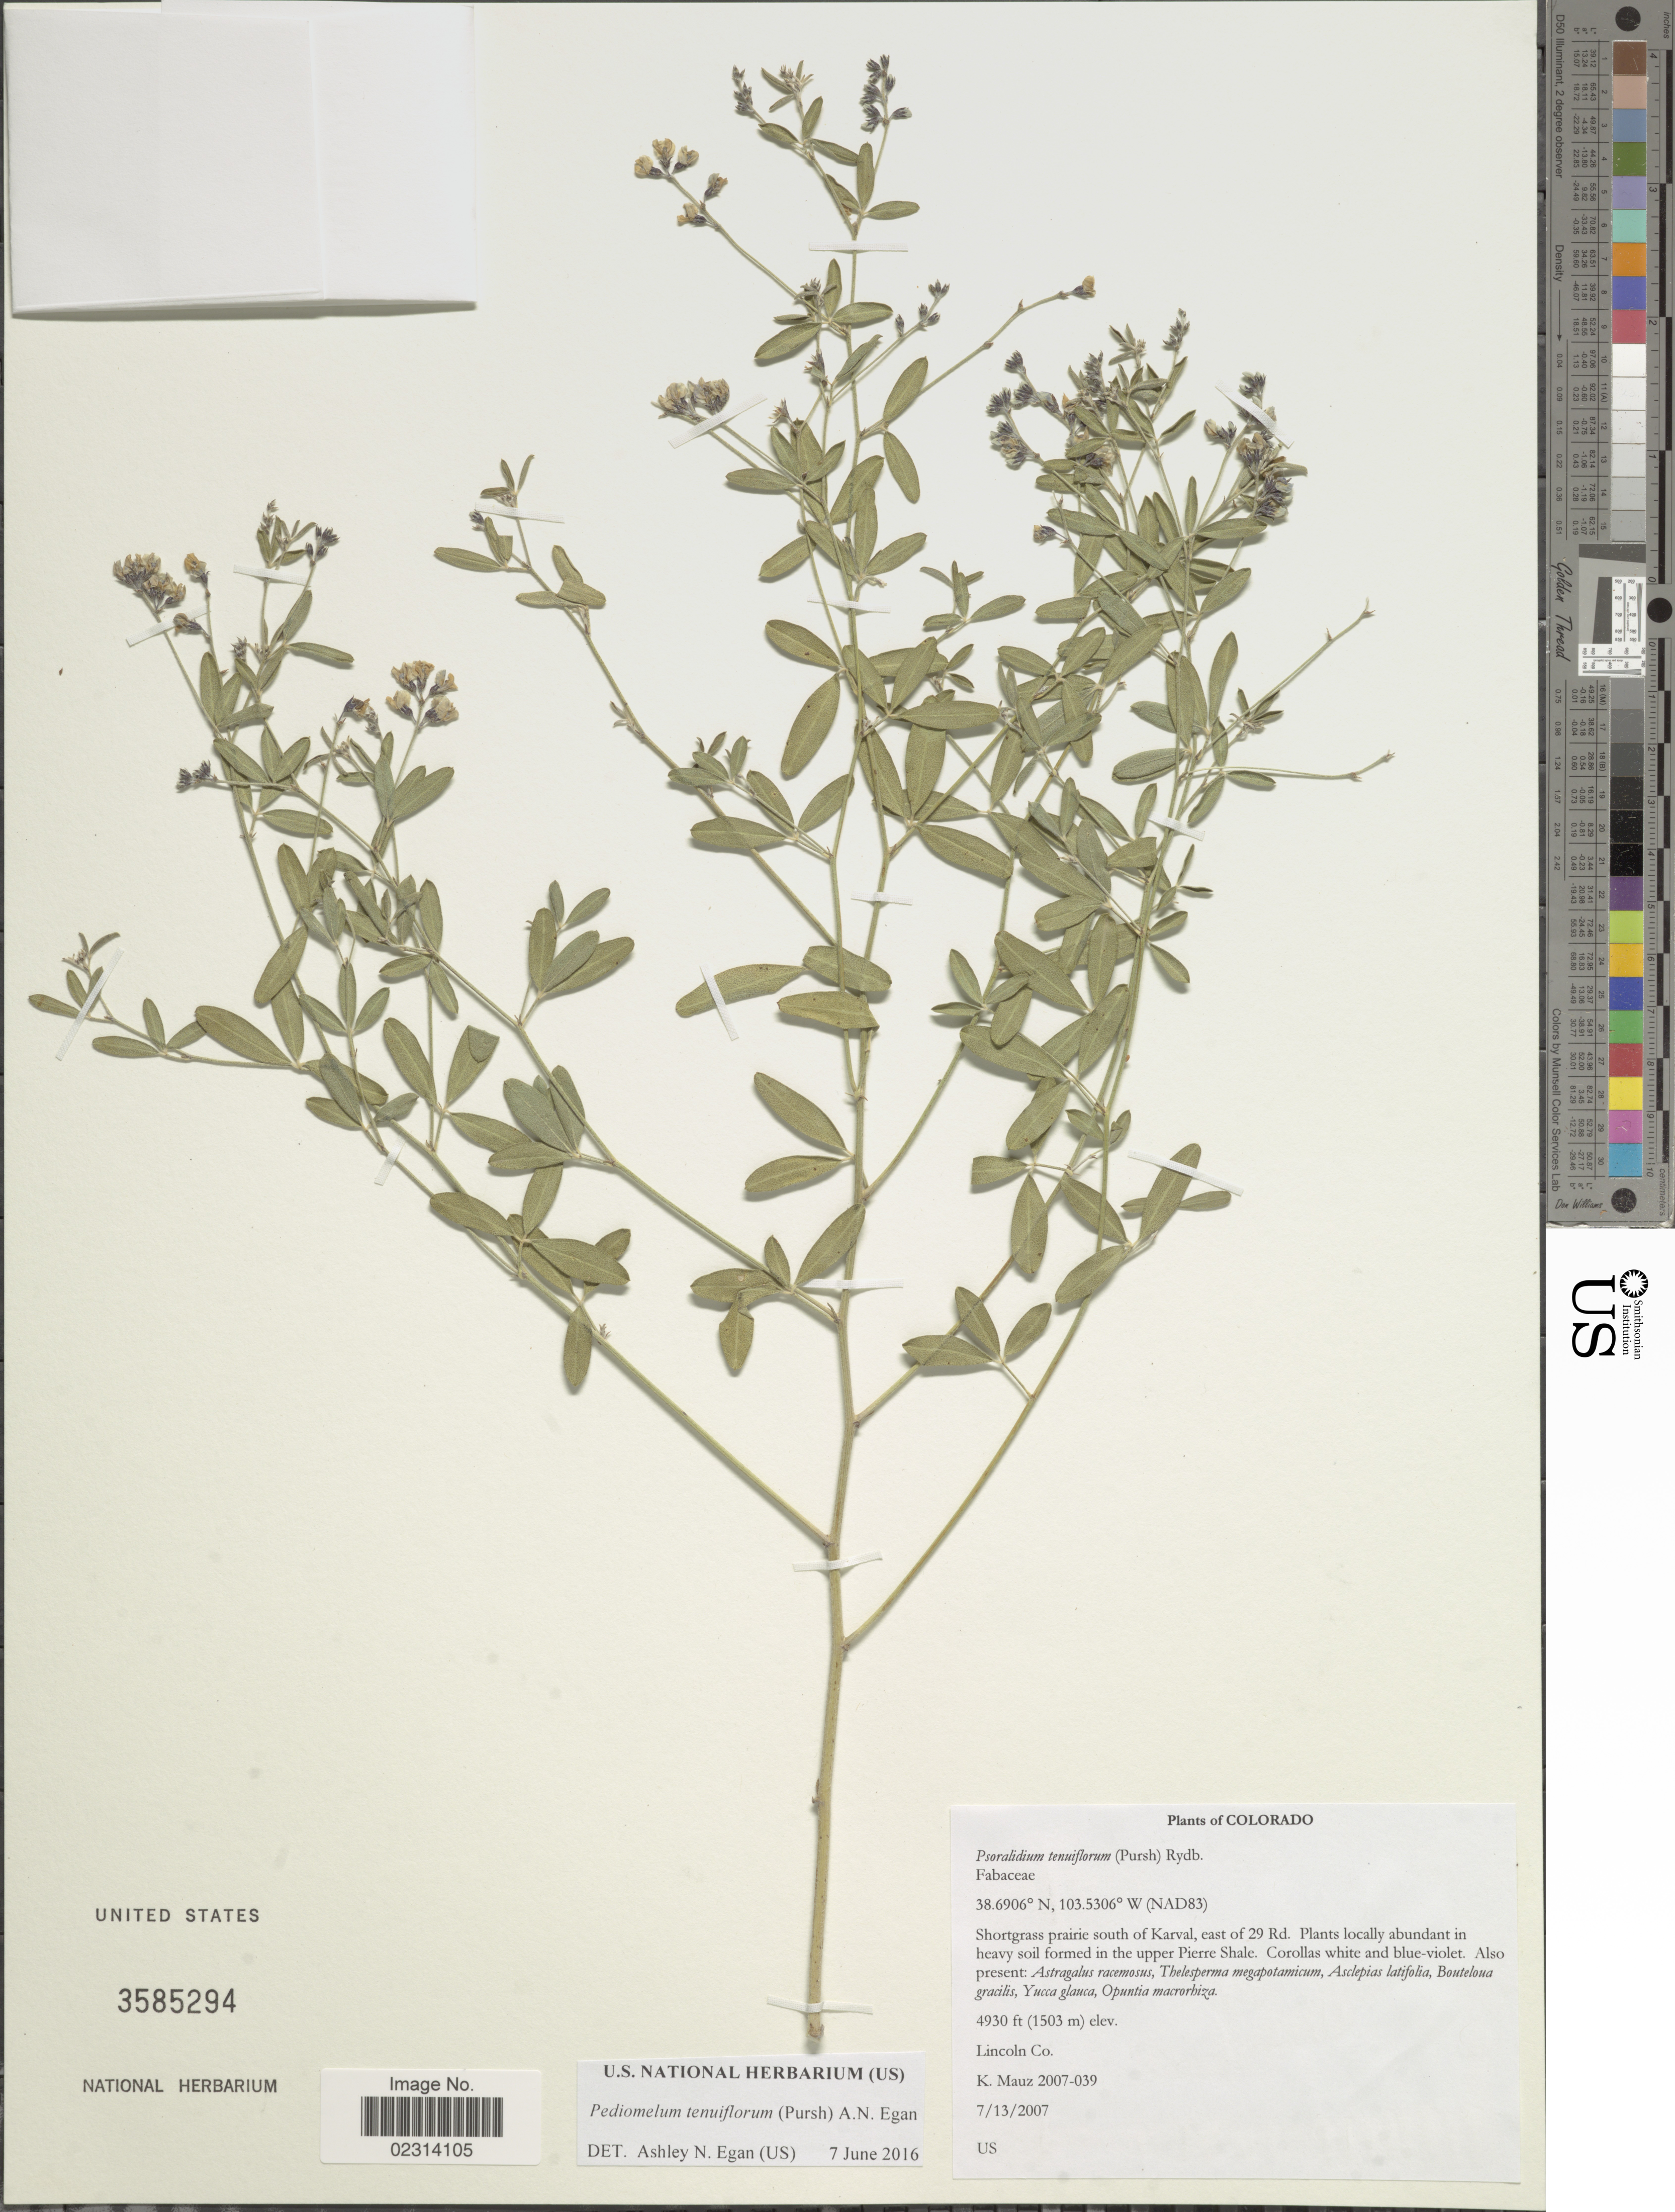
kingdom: Plantae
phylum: Tracheophyta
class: Magnoliopsida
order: Fabales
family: Fabaceae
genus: Psoralidium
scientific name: Psoralidium tenuiflorum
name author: (Pursh) Rydb.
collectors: K. Mauz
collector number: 2007-039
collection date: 2007-07-13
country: United States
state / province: Colorado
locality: Shortgrass prairie south of Karval, east of 29 Rd., Lincoln Co.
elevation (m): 1503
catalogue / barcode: US 3585294